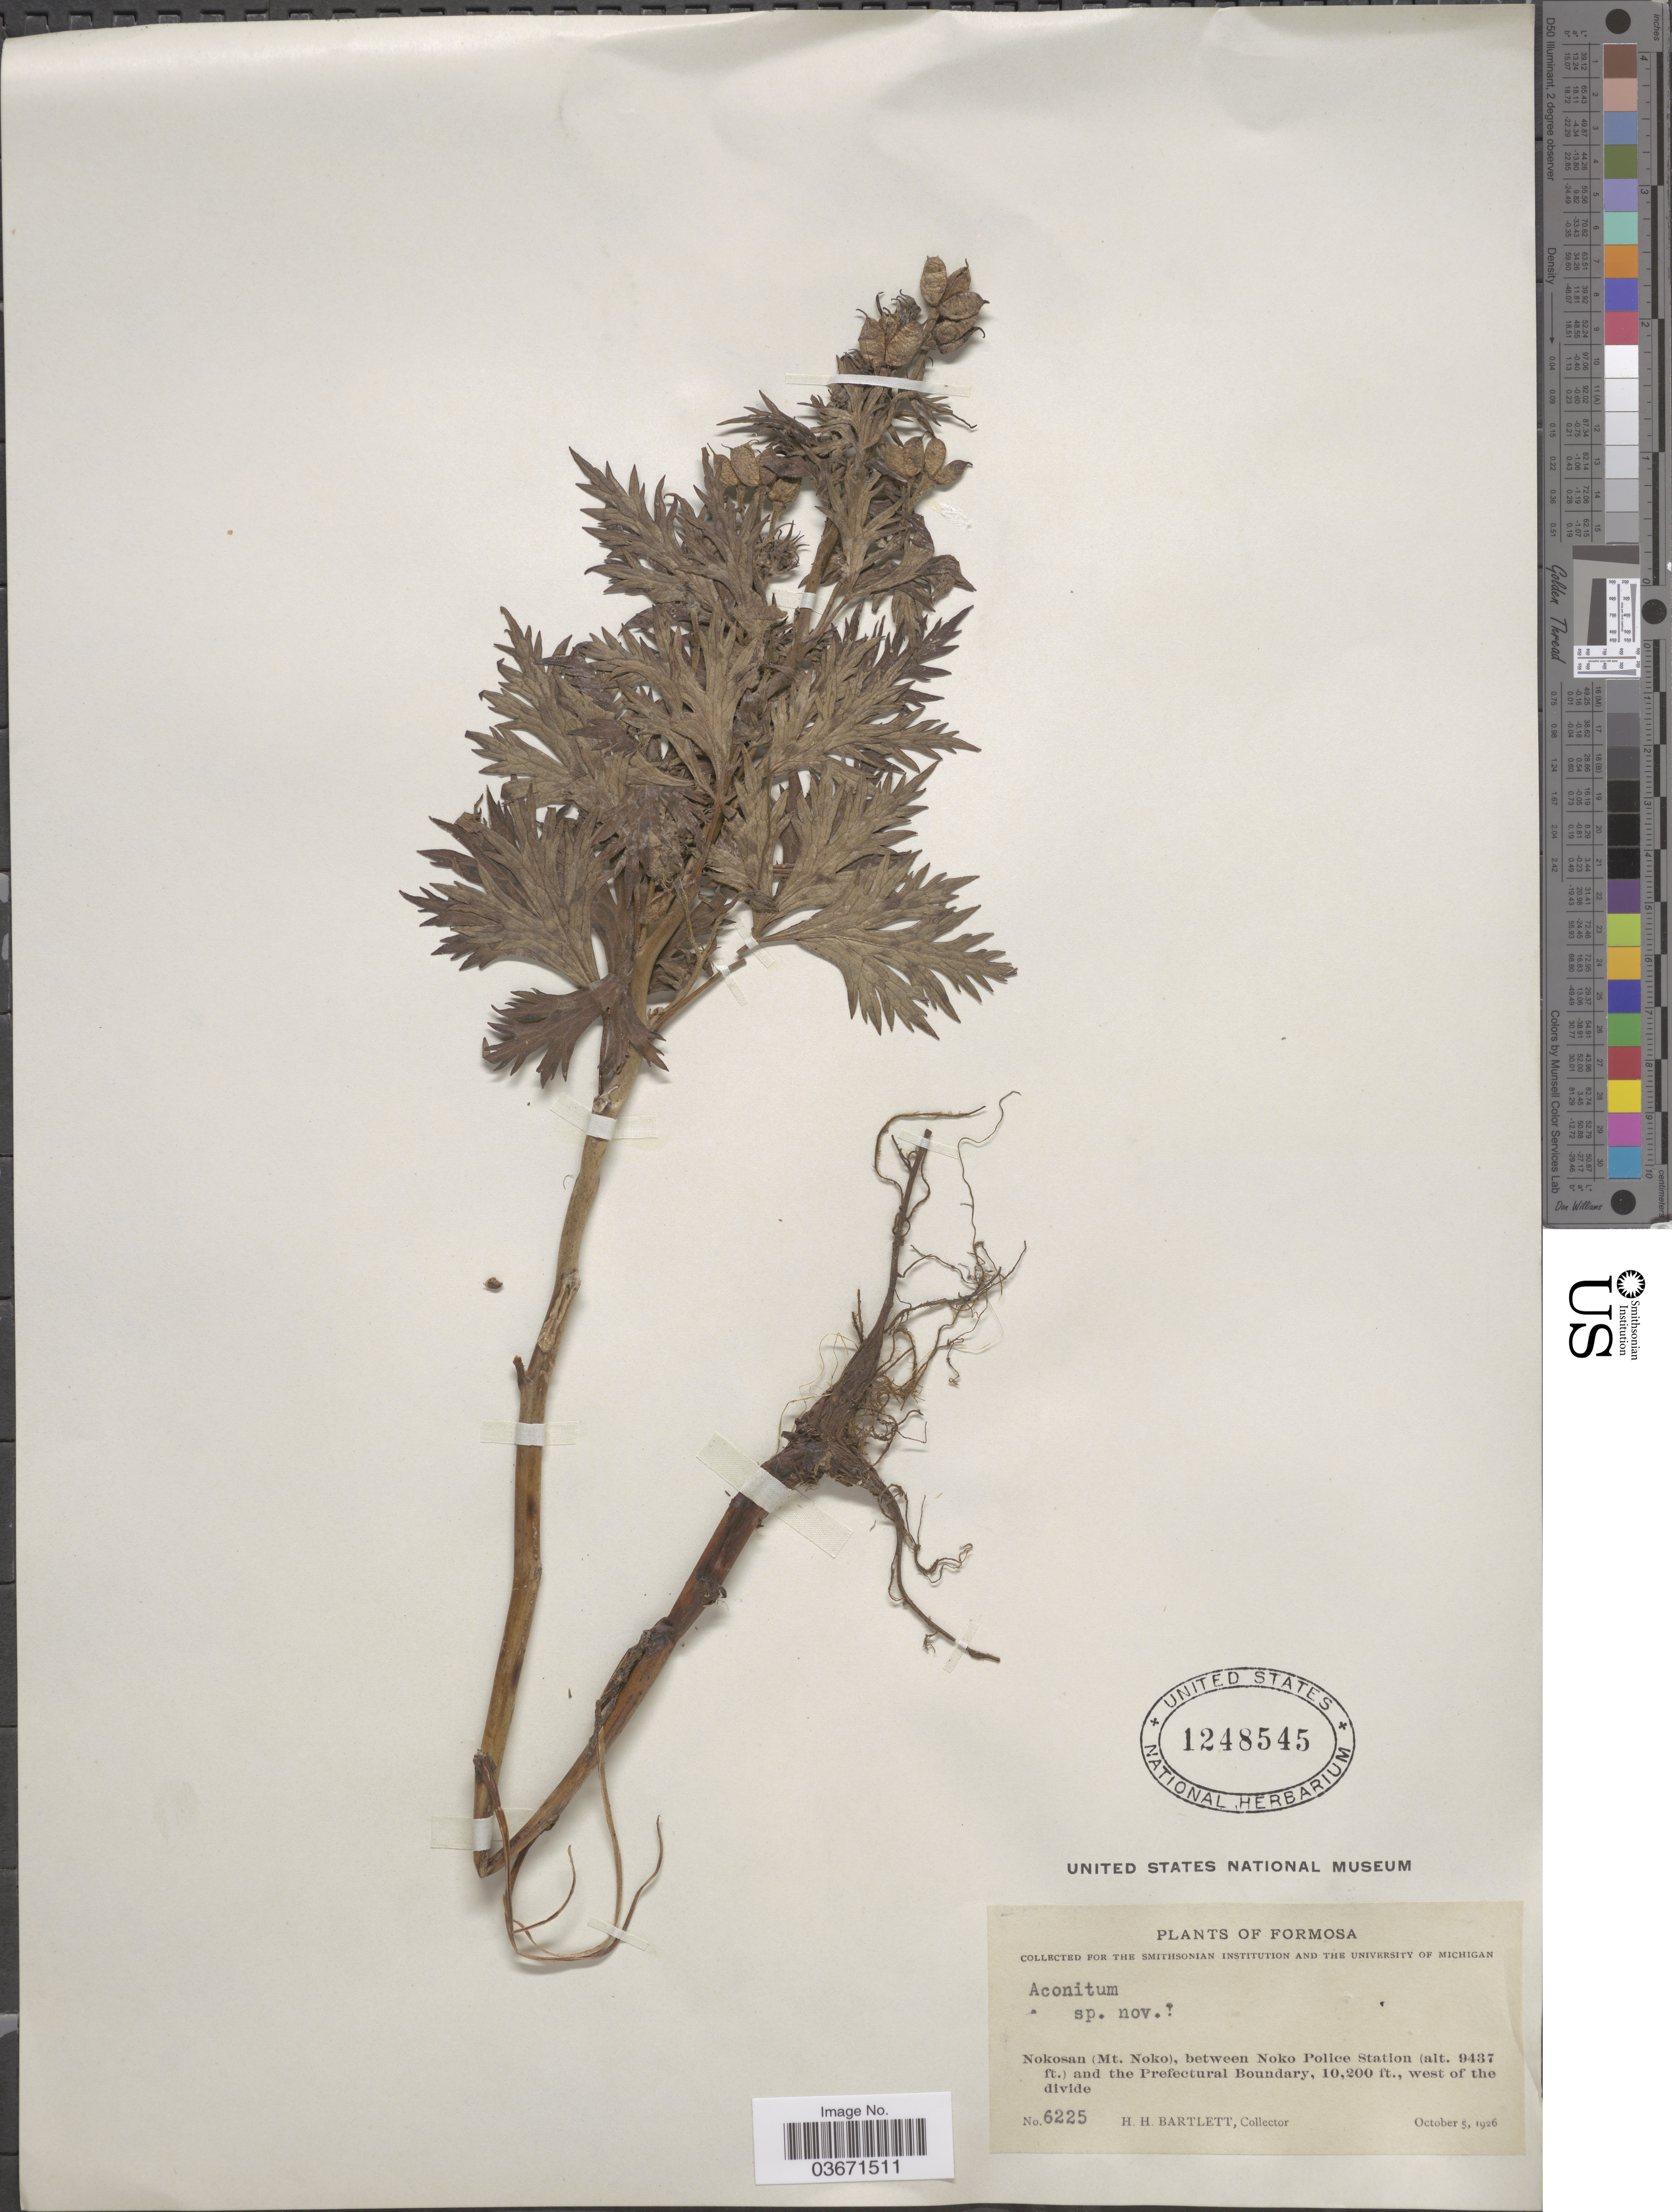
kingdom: Plantae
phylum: Tracheophyta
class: Magnoliopsida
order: Ranunculales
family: Ranunculaceae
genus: Aconitum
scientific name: Aconitum sp.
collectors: H. H. Bartlett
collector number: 6225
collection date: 1926-10-05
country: Taiwan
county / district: Hualien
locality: Formosa. Nokosan (Mt. Noko), between Noko Police Station and the Prefectural Boundary, west of the divide.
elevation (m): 2876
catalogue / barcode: US 1248545